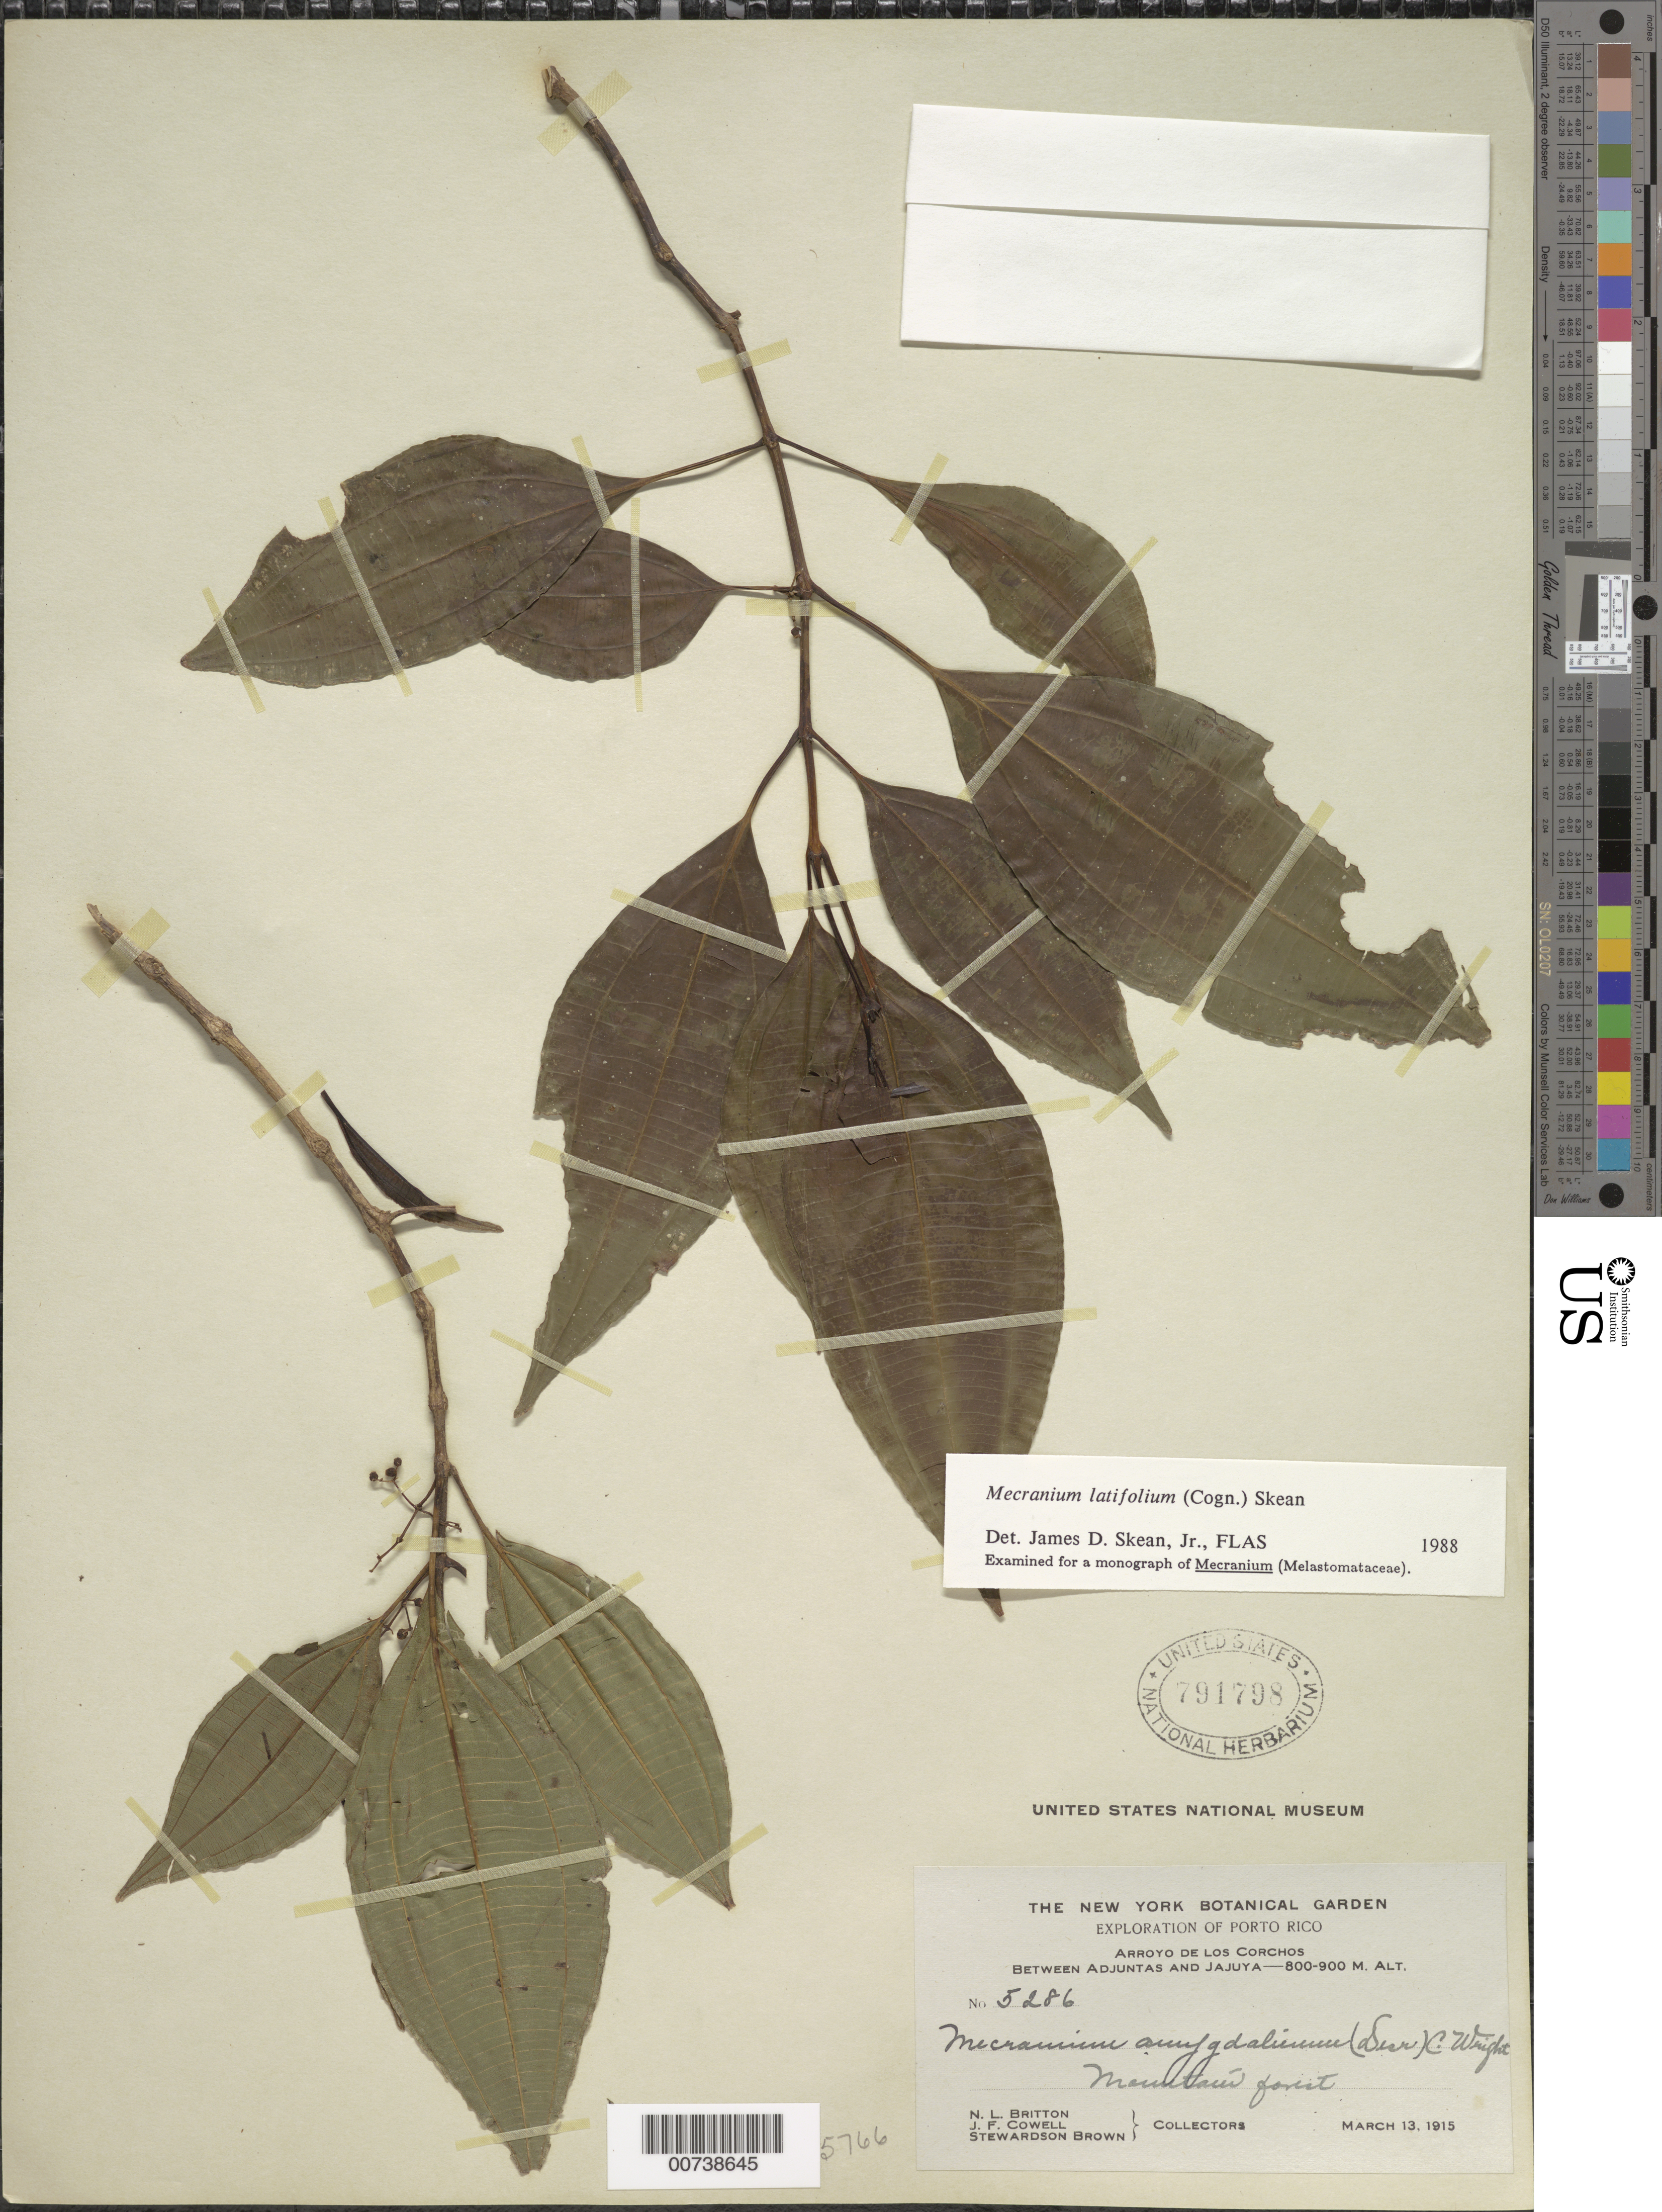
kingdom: Plantae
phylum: Tracheophyta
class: Magnoliopsida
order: Myrtales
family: Melastomataceae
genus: Mecranium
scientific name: Mecranium latifolium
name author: (Cogn.) Skean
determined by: Skean, J. D., Jr.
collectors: N. Britton, J. F. Cowell & S. Brown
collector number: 5286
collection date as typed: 13 Mar 1915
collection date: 1915-03-13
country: Puerto Rico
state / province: Jayuya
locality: Arroyo de Los Corchos, between Adjuntas and Jayuya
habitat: Mountain forest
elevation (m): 800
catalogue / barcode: US 791798